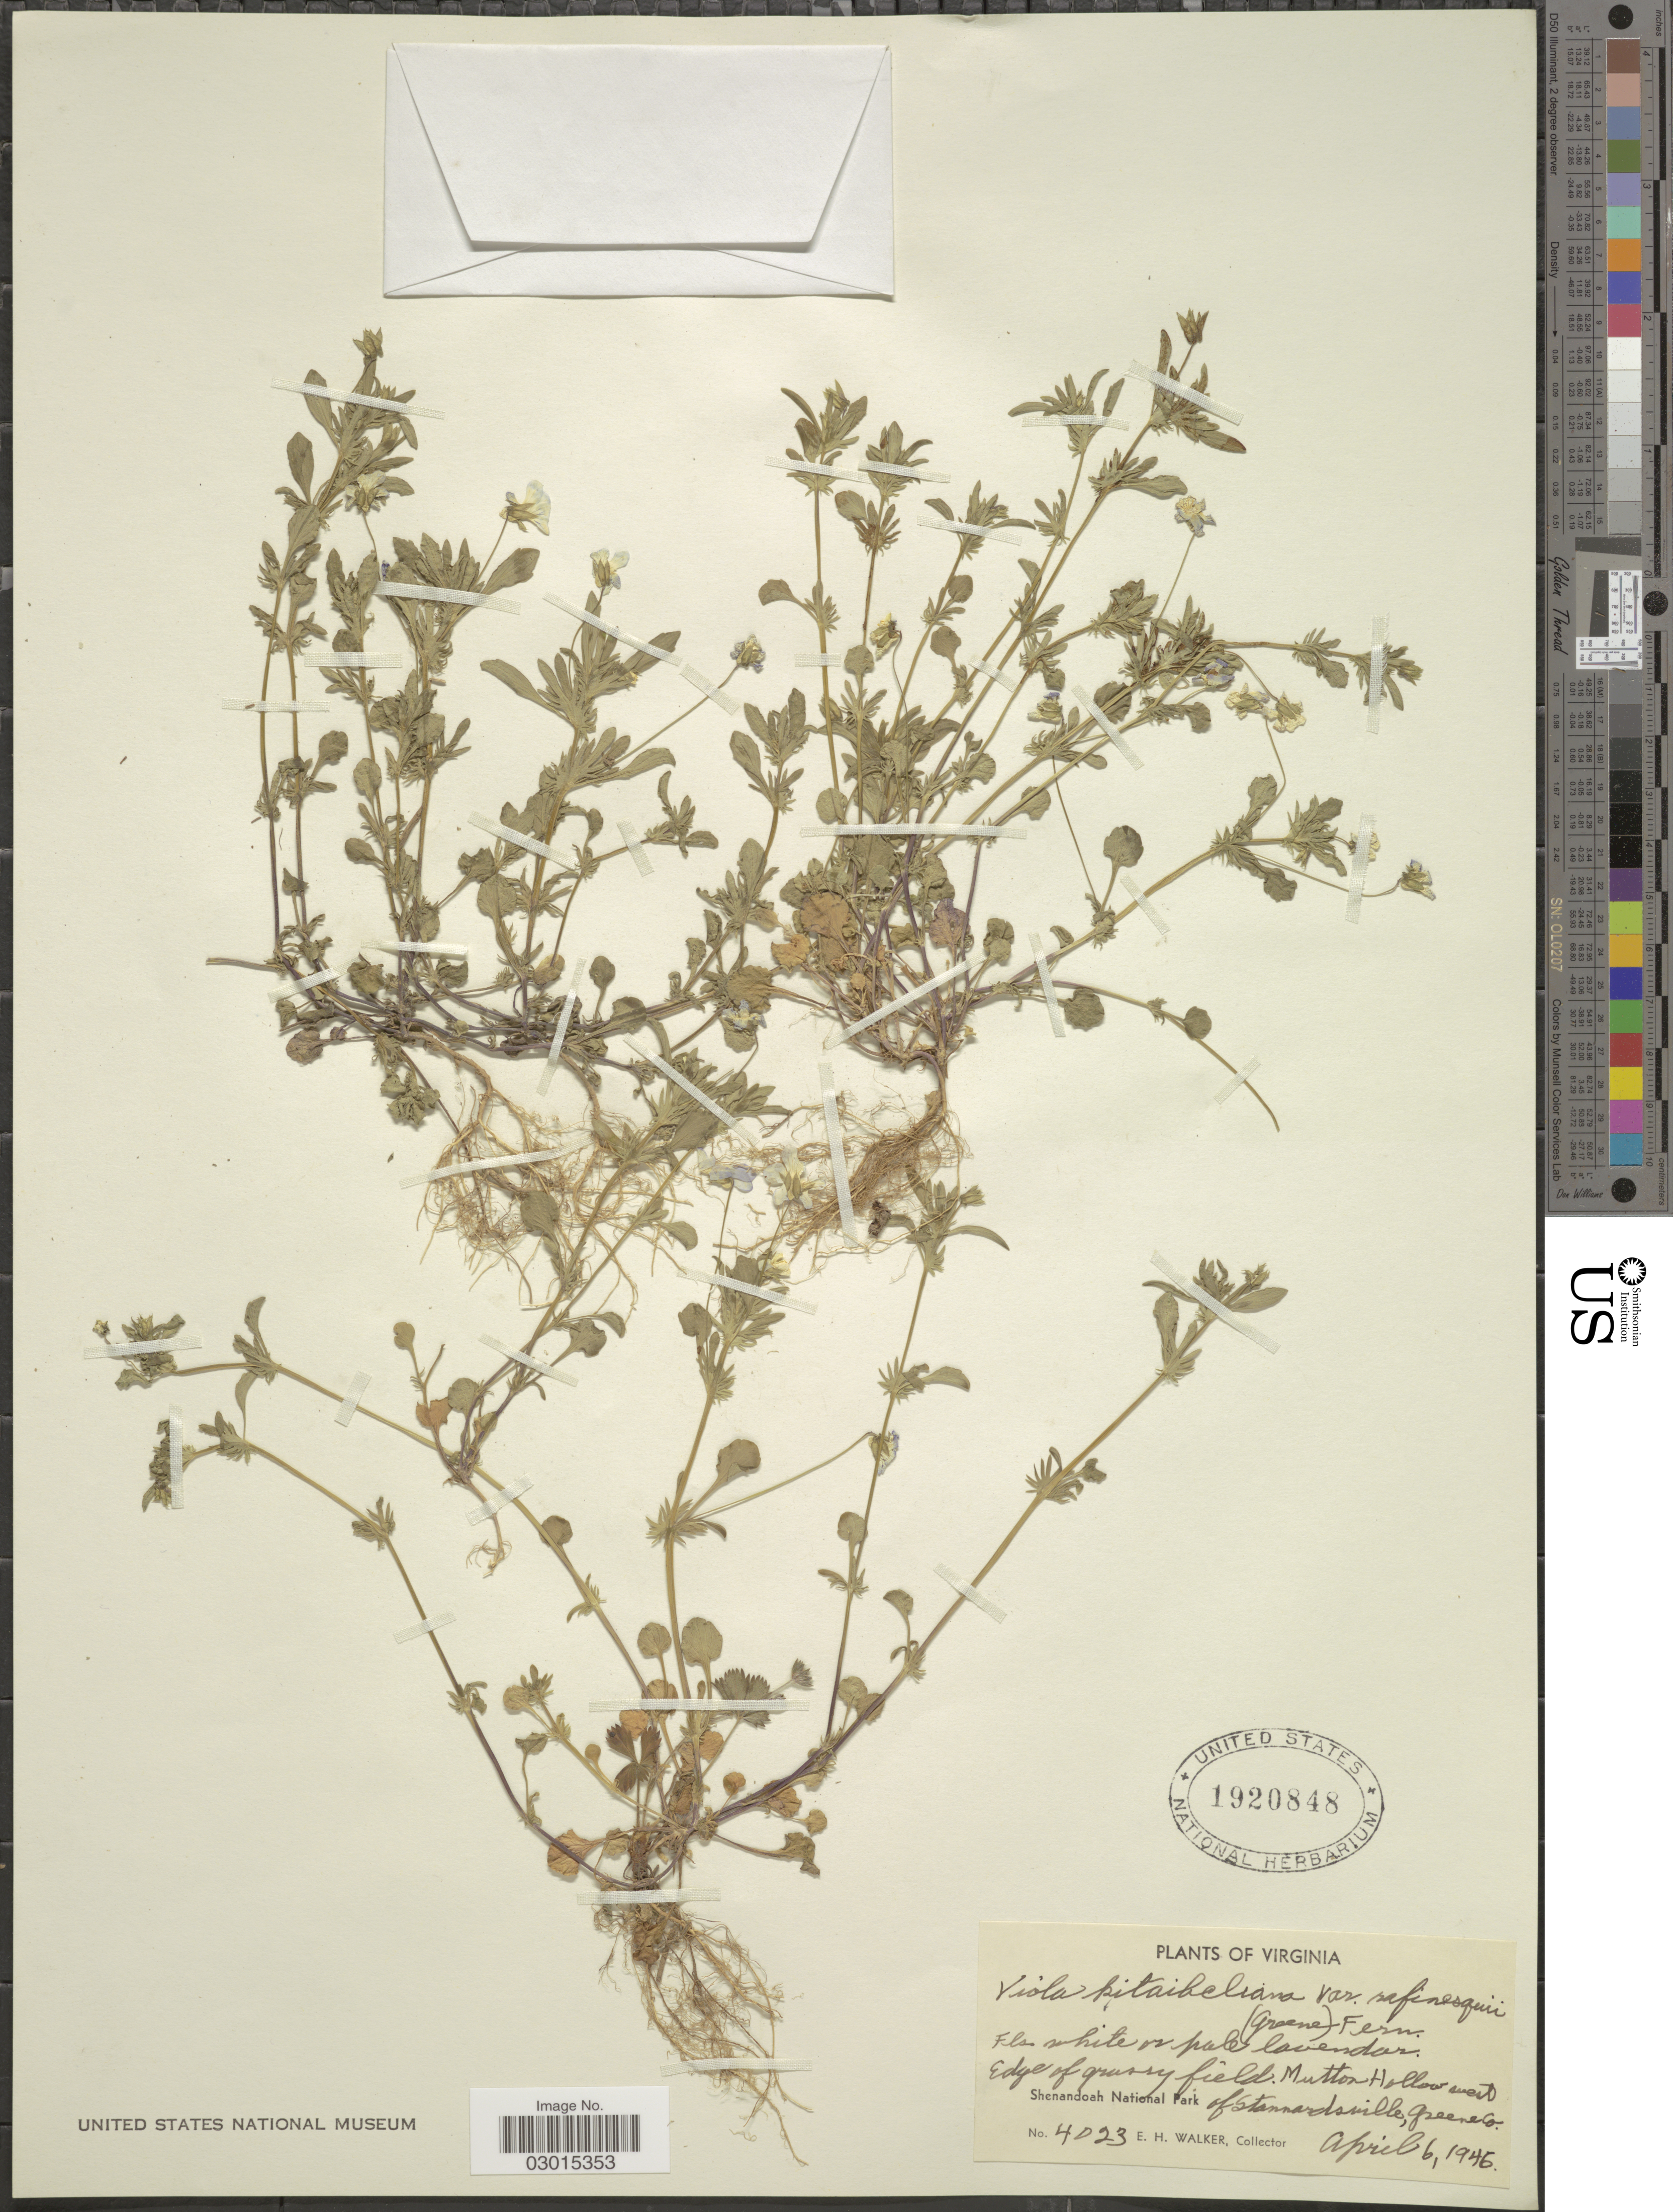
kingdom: Plantae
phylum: Tracheophyta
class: Magnoliopsida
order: Malpighiales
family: Violaceae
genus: Viola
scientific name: Viola kitaibeliana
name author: Schult.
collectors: E. H. Walker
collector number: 4023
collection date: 1946-04-06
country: United States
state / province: Virginia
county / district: Greene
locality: Mutton Hollow west of Stannardsville, Greene Co. Shenandoah National Park.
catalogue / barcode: US 1920848